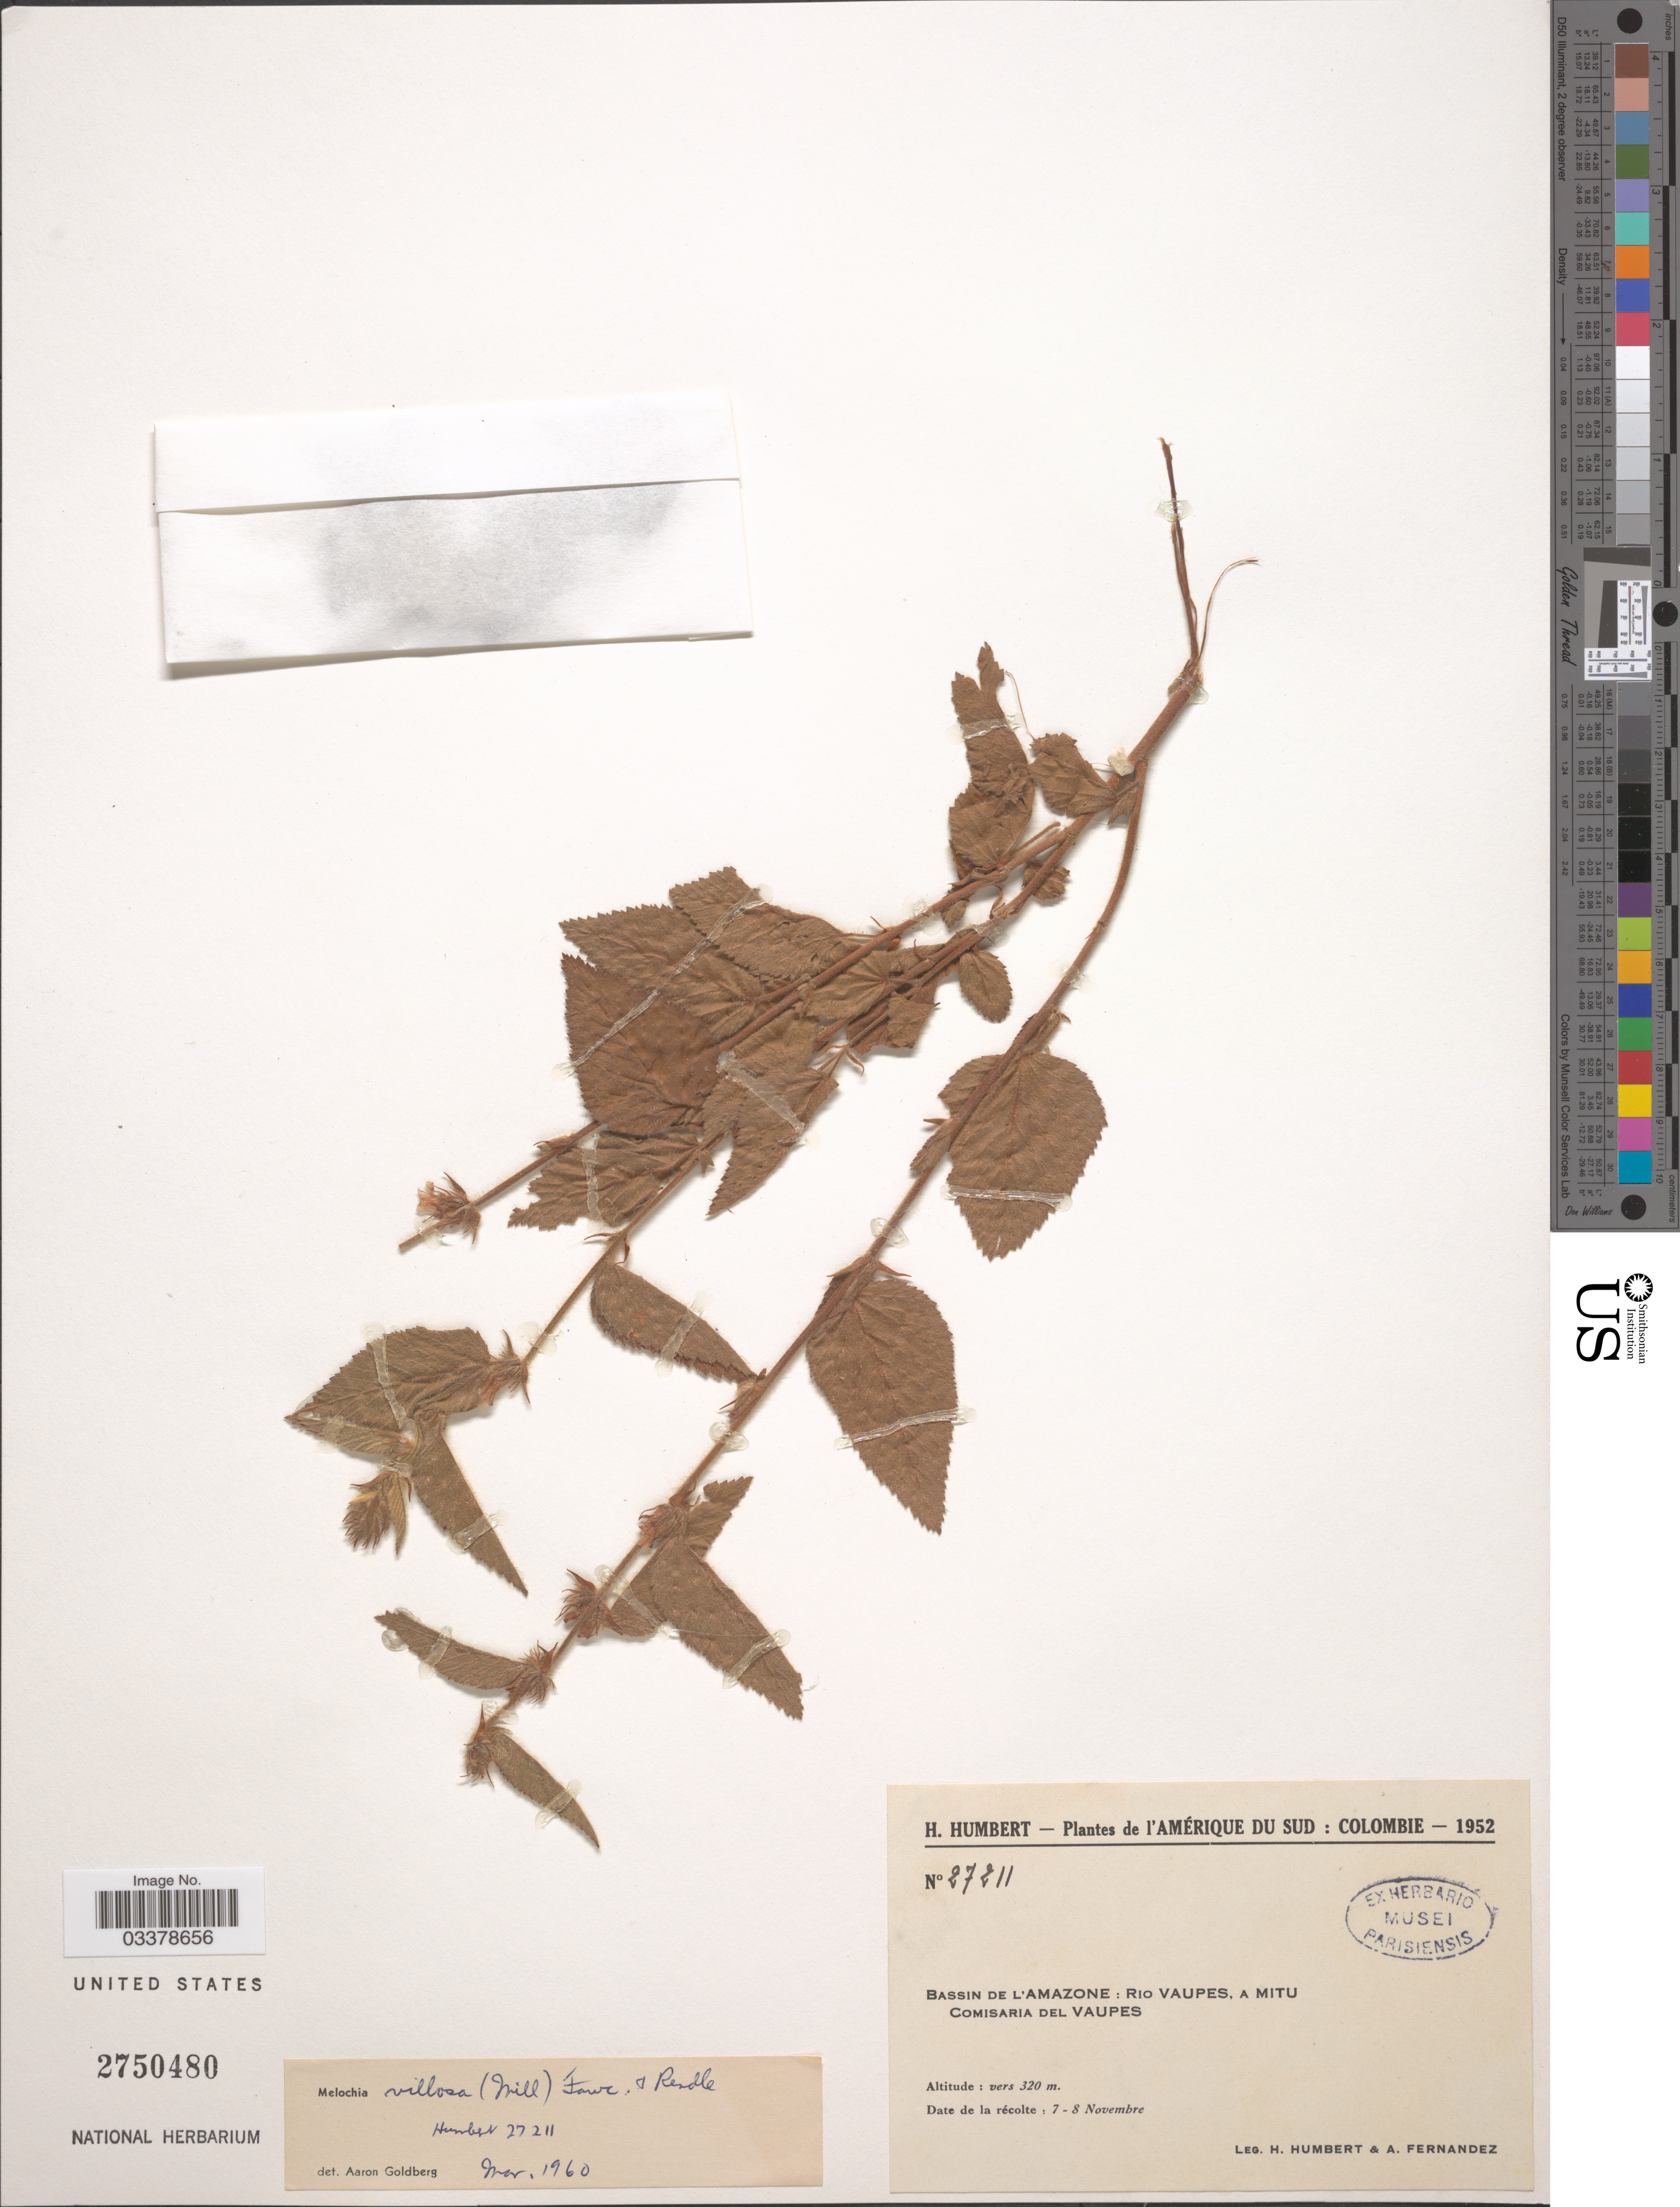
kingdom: Plantae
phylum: Tracheophyta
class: Magnoliopsida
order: Malvales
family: Malvaceae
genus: Melochia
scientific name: Melochia spicata var. spicata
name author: (L.) Fryxell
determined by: Dorr, L. J., (BOT), Smithsonian Institution - National Museum of Natural History (UNITED STATES)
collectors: H. Humbert & A. Fernandez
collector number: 27211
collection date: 1952-11-07/1952-11-08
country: Colombia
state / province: Vaupés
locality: Bassin de l'Amazone: Rio Vaupes, a Mitu Comisaria del Vaupes.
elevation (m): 320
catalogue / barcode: US 2750480